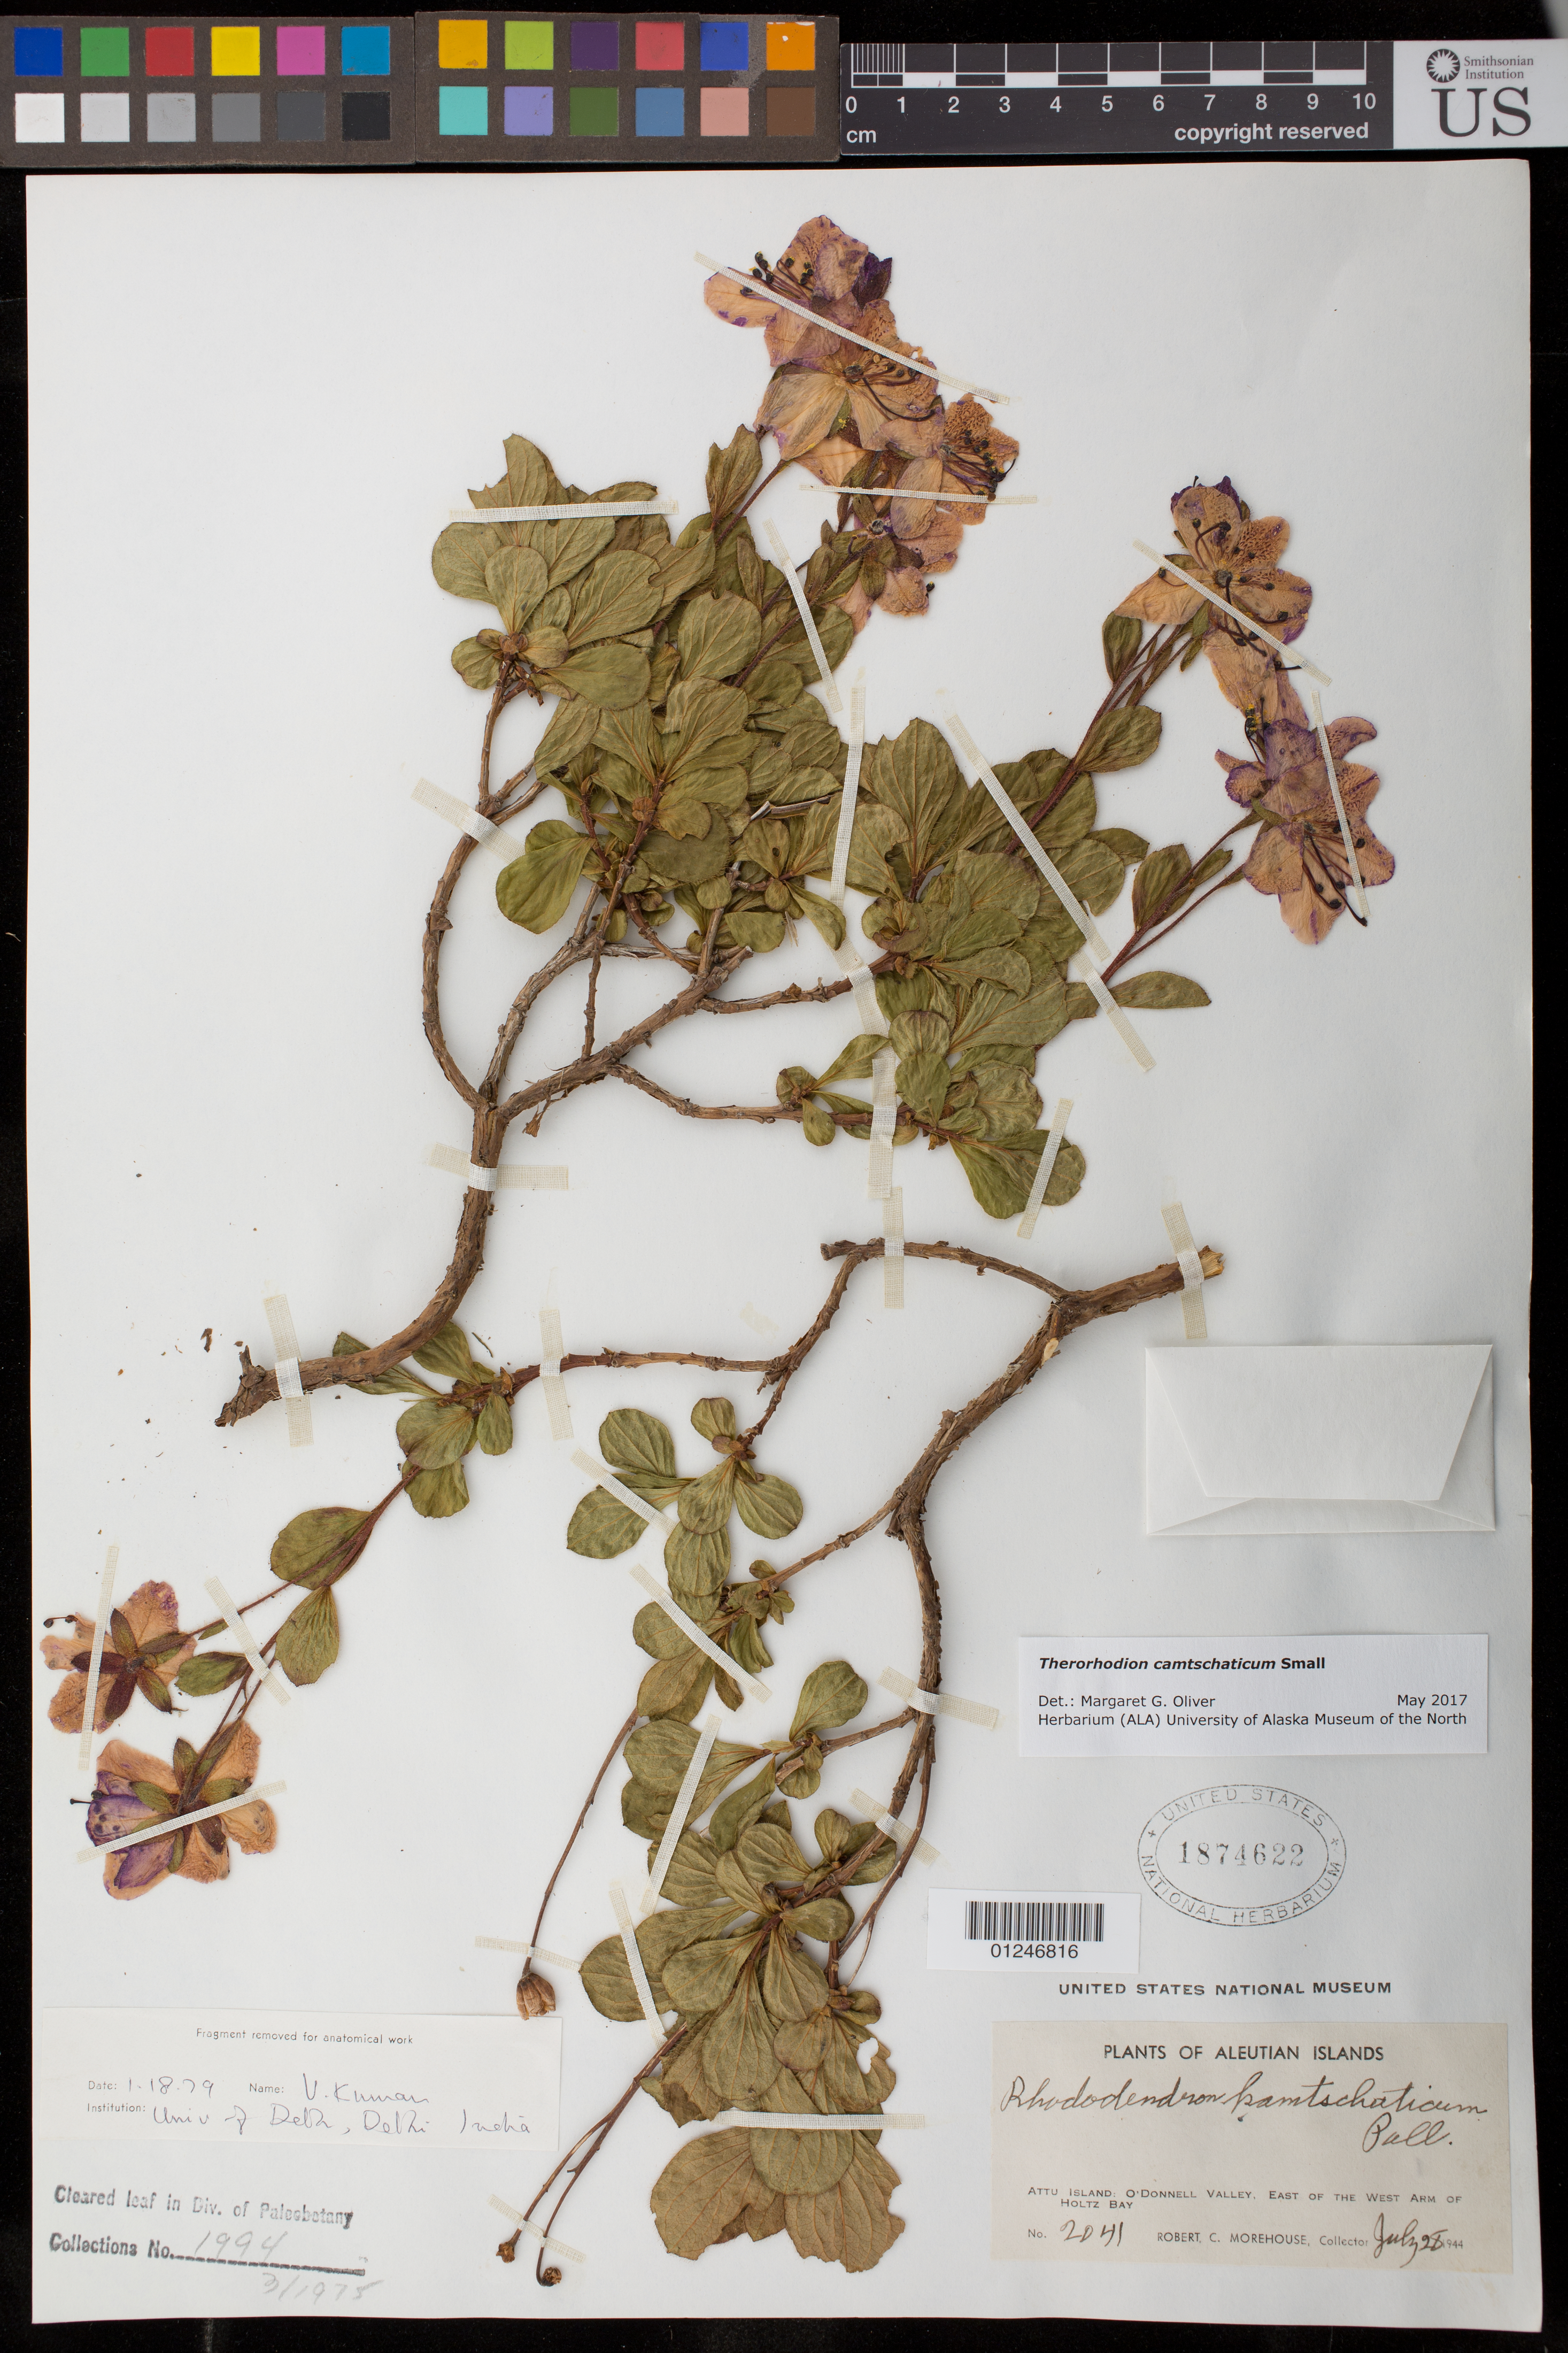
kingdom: Plantae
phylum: Tracheophyta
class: Magnoliopsida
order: Ericales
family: Ericaceae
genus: Therorhodion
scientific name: Therorhodion camtschaticum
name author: (Pall.) Small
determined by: Oliver, M. G., (ALA), University of Alaska Museum of the North (UNITED STATES)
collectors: R. Morehouse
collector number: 2041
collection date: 1944-07-28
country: United States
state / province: Alaska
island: Attu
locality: Attu Island. O'Donnell Valley, East of the West Arm of Holtz Bay.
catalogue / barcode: US 1874622